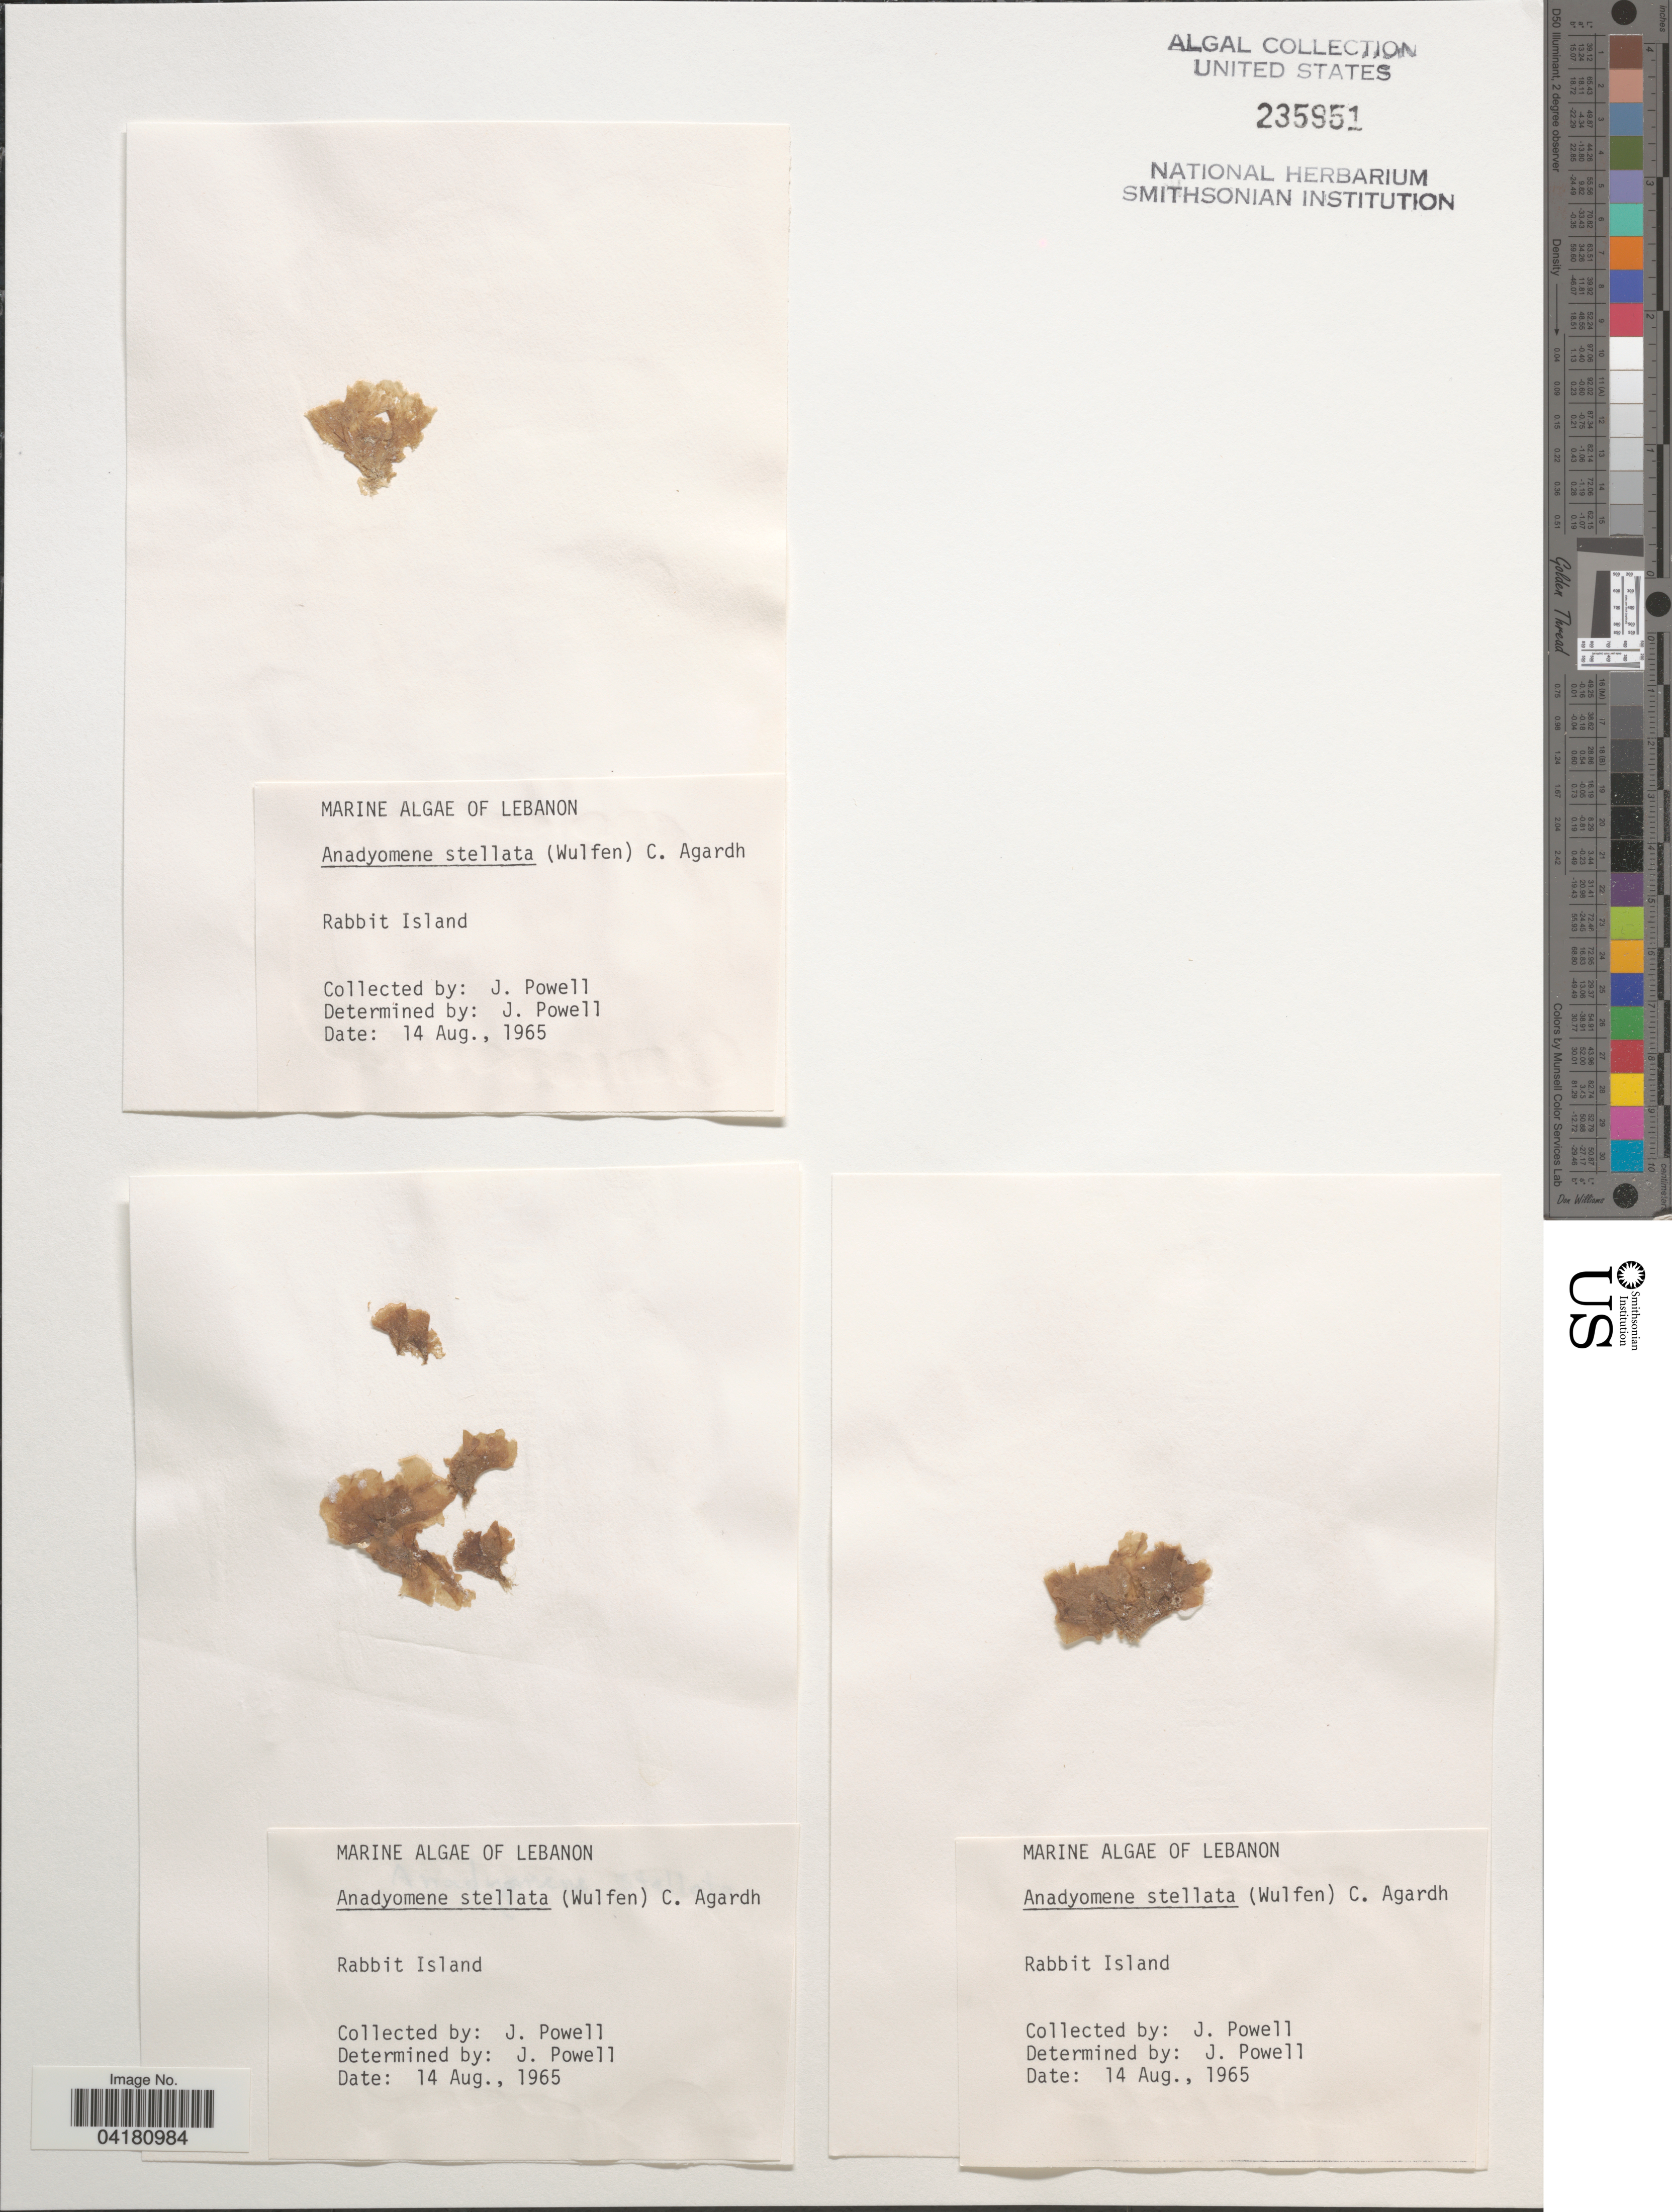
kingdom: Plantae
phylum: Chlorophyta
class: Ulvophyceae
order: Cladophorales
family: Anadyomenaceae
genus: Anadyomene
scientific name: Anadyomene stellata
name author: (Wulfen) C. Agardh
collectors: J. Powell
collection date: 1965-08-14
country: Lebanon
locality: Rabbit Island.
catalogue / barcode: US 235951